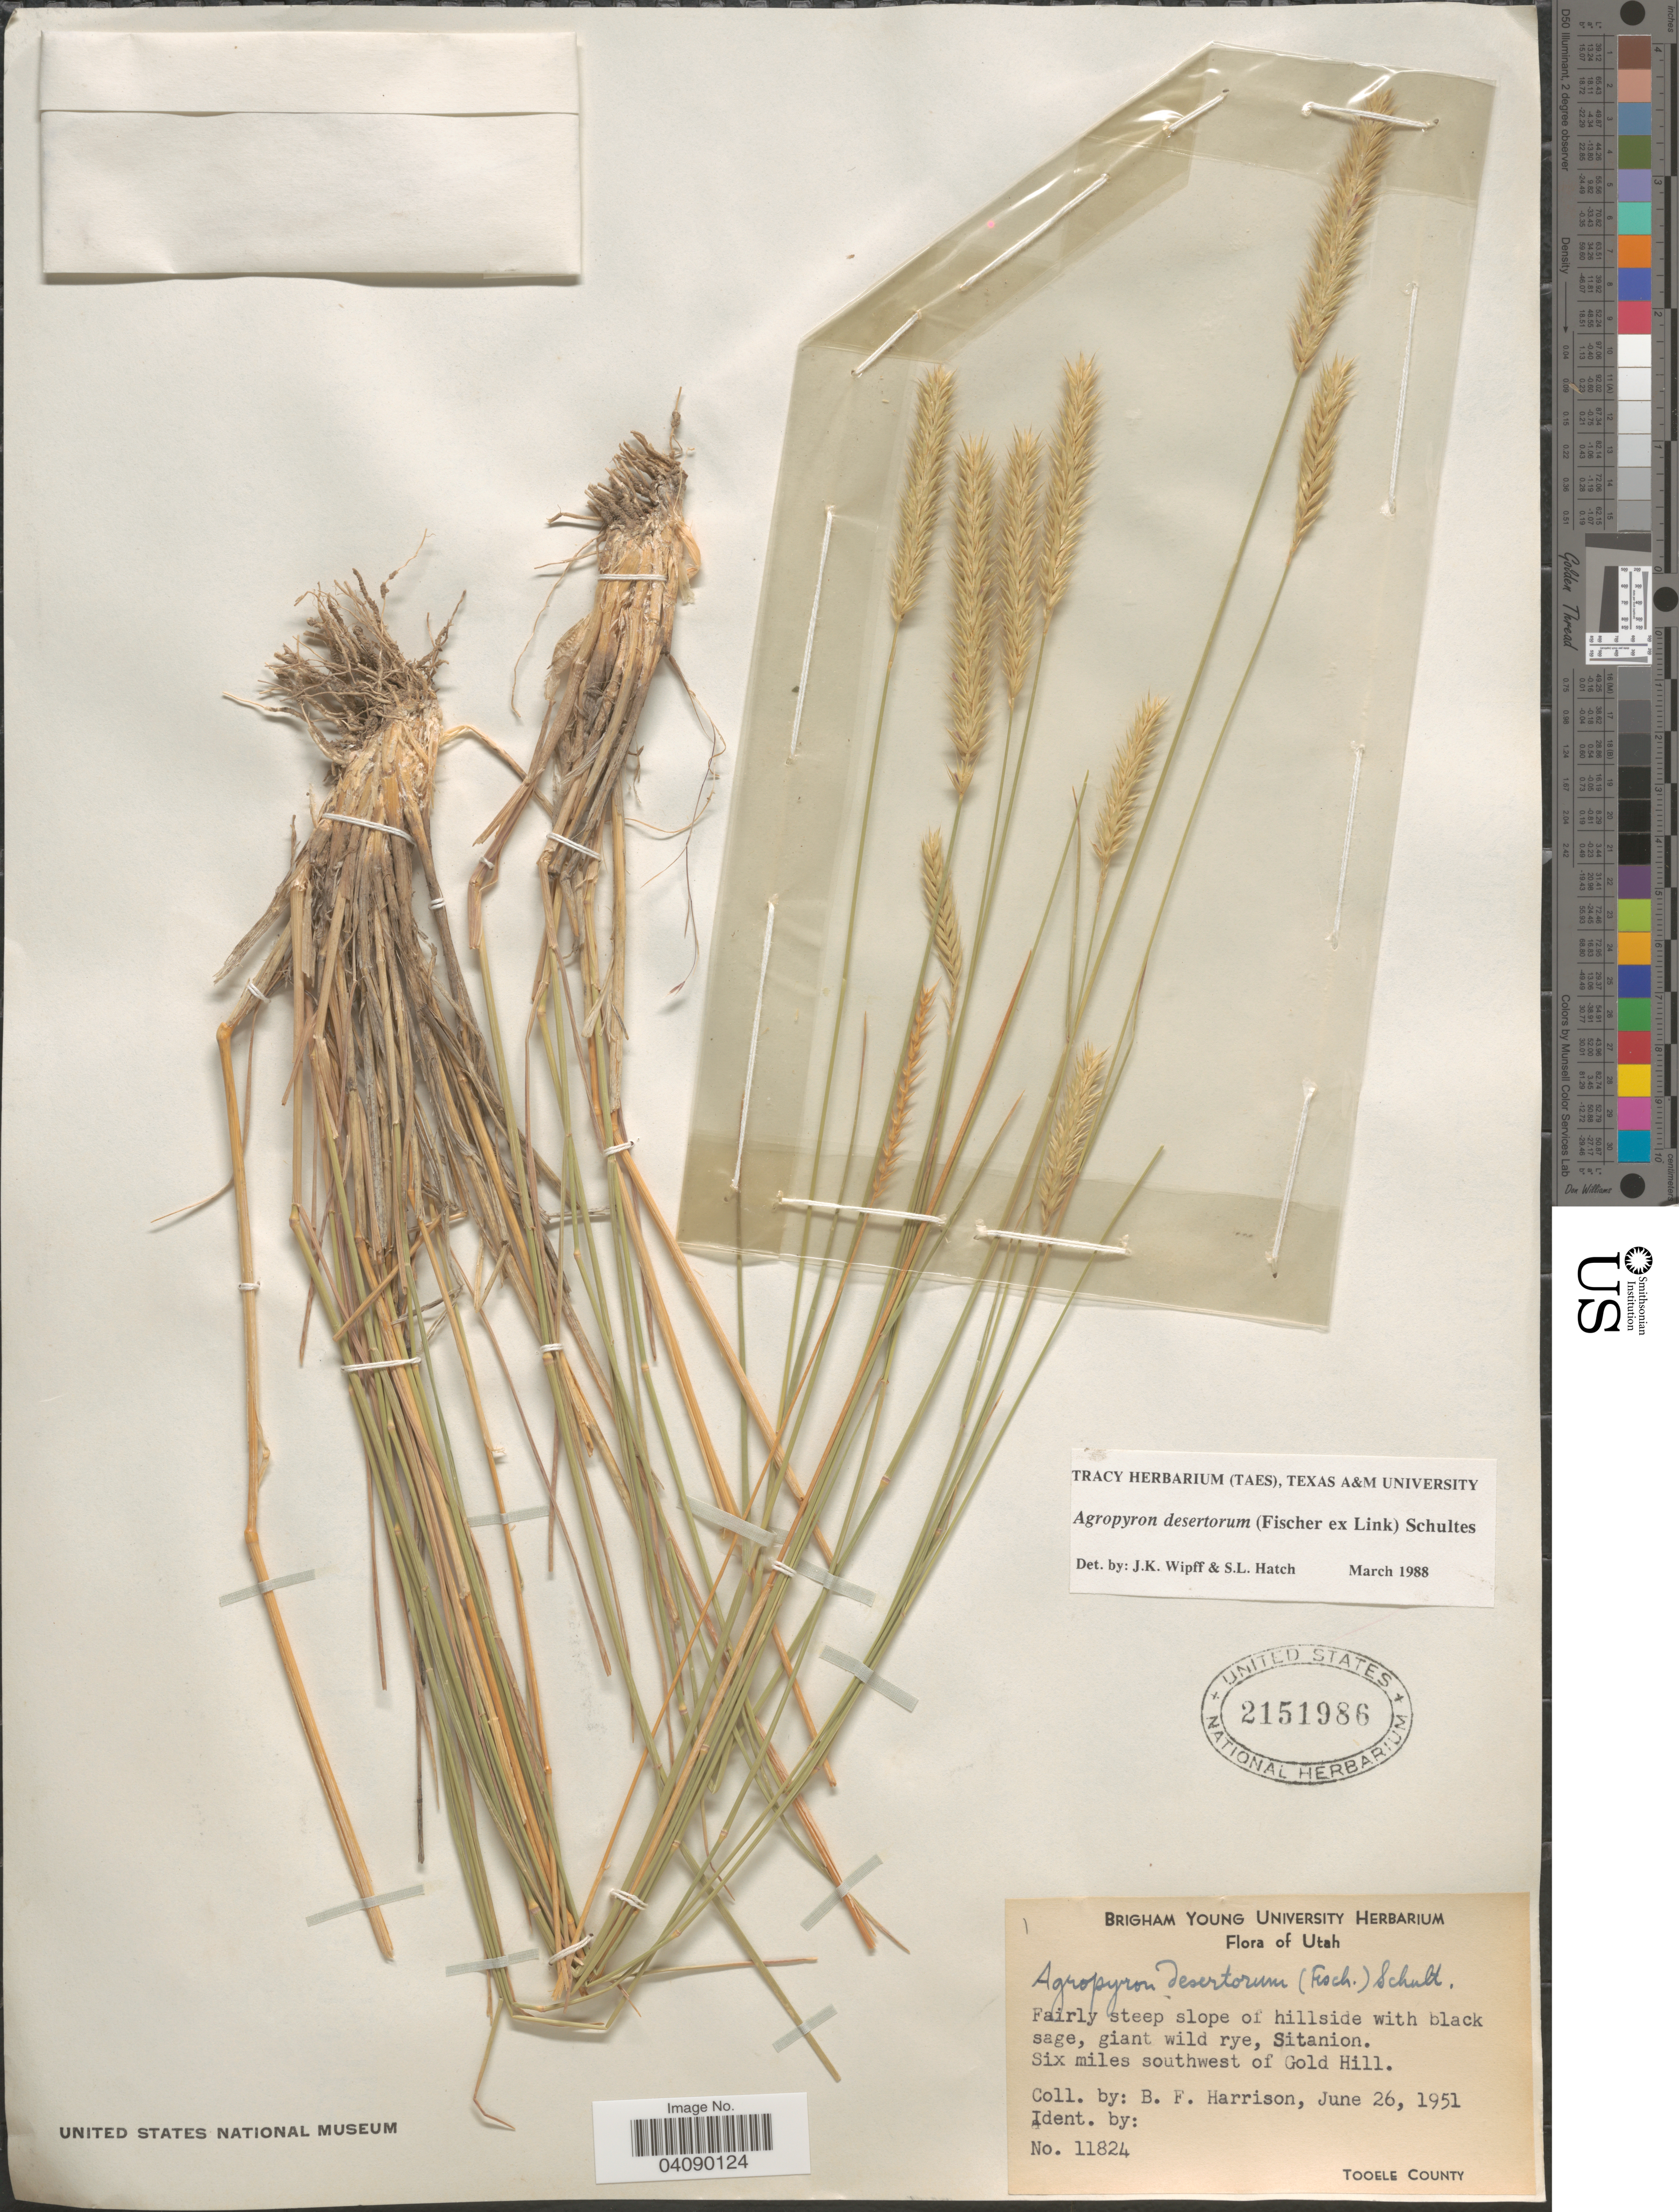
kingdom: Plantae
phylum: Tracheophyta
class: Liliopsida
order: Poales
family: Poaceae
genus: Agropyron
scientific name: Agropyron desertorum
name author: (Fisch. ex Link) Schult.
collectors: B. F. Harrison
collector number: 11824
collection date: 1951-06-26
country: United States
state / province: Utah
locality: Fairly steep slope of hillside with black sage, giant wild rye, Sitanion. Six miles southwest of Gold Hill. Tooele County.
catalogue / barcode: US 2151986